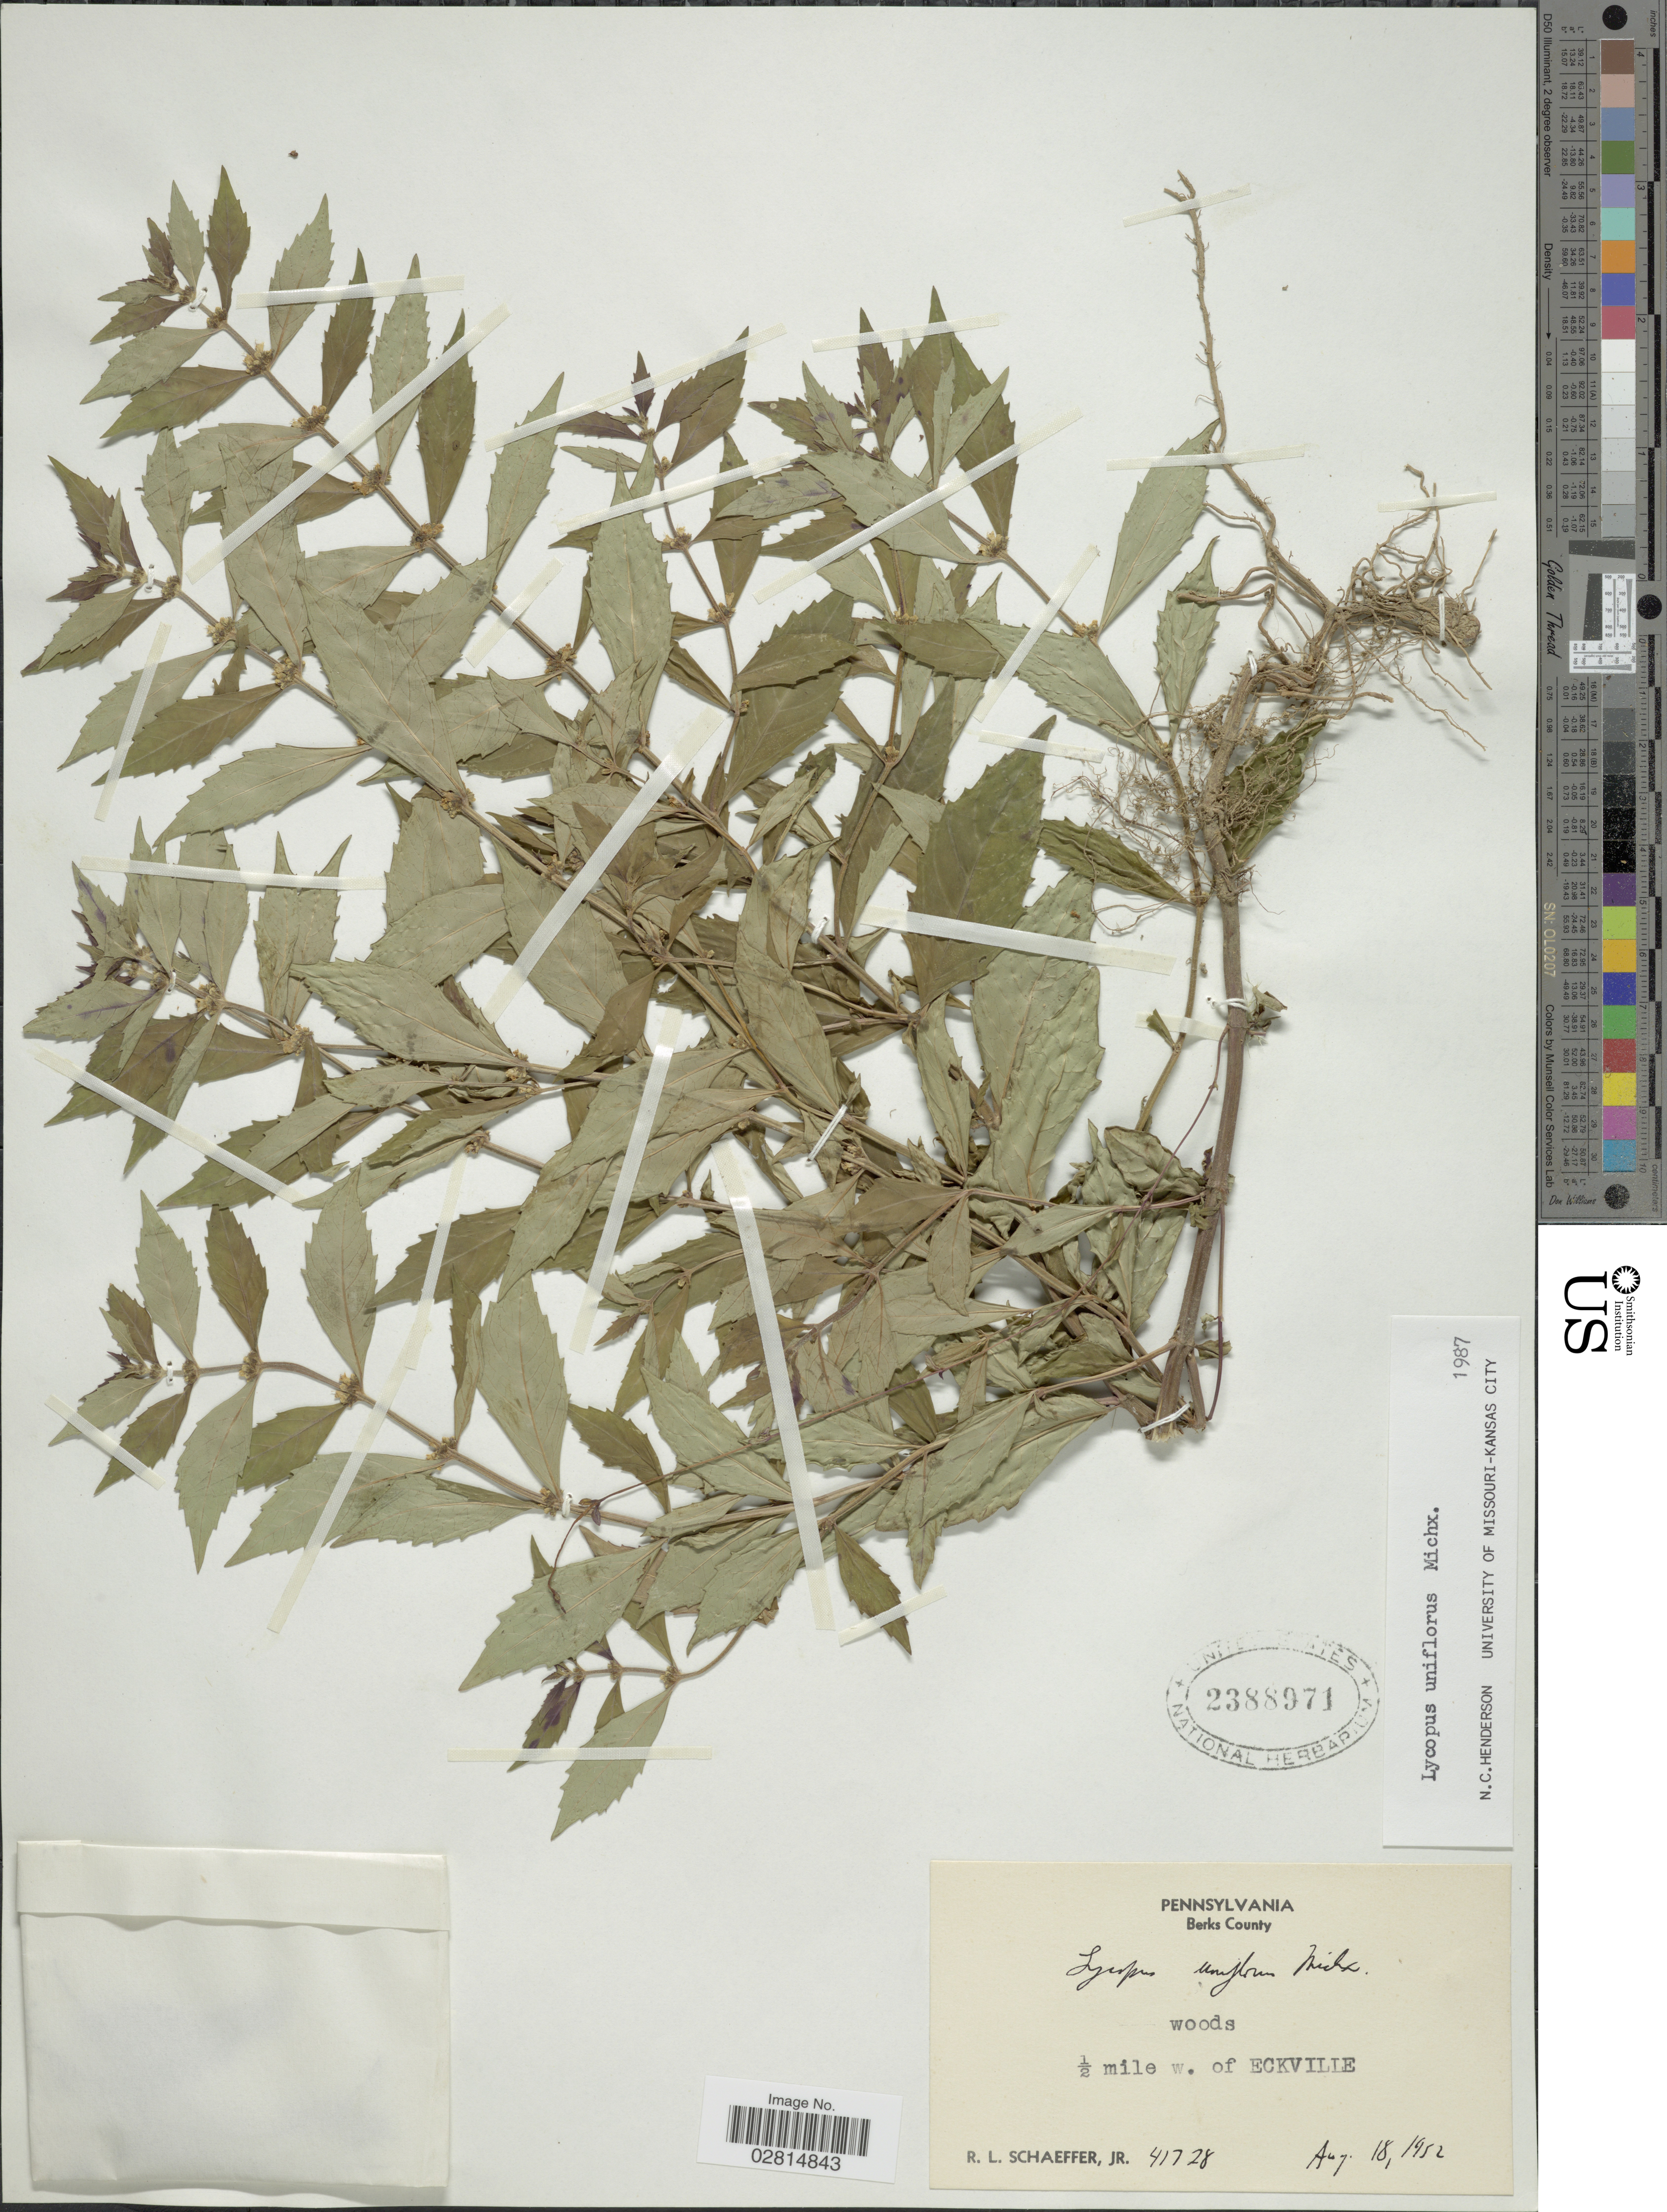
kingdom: Plantae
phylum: Tracheophyta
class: Magnoliopsida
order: Lamiales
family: Lamiaceae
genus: Lycopus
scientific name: Lycopus uniflorus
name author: Michx.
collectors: R. L. Schaeffer Jr.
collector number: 41728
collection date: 1952-08-18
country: United States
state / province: Pennsylvania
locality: Berks County, ½ mile w. of Eckville.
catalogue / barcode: US 2388971